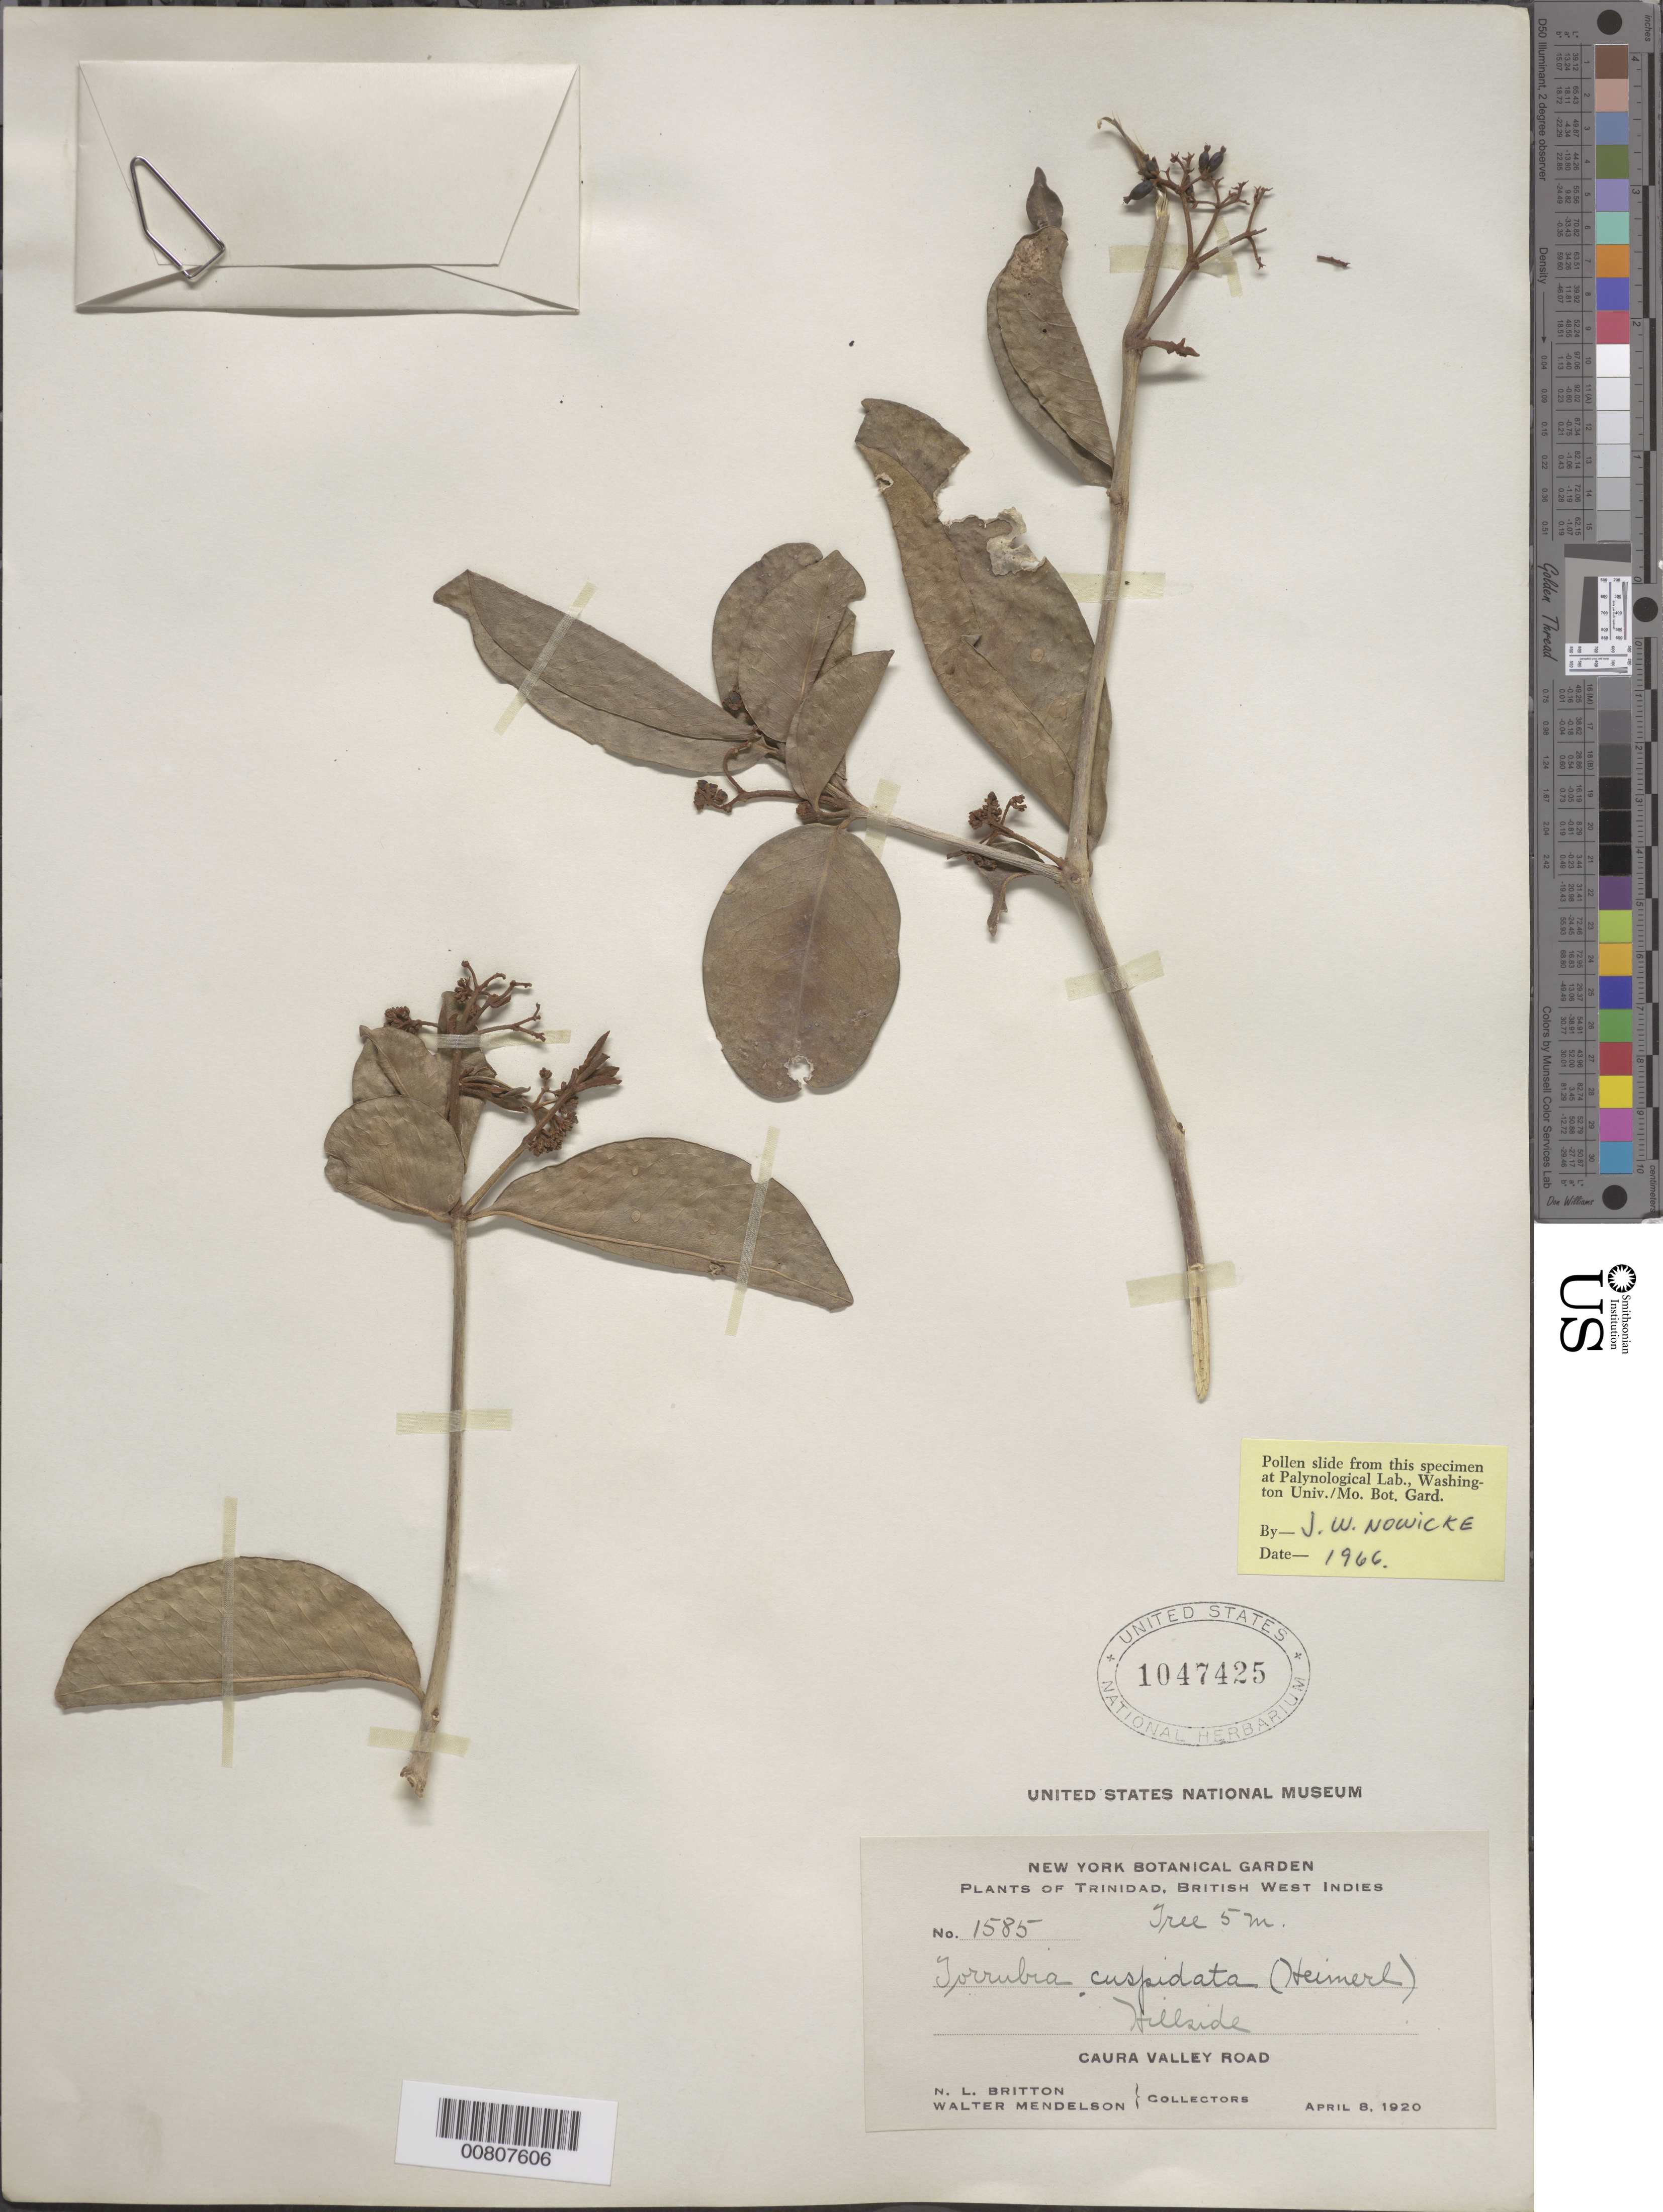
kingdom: Plantae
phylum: Tracheophyta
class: Magnoliopsida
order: Caryophyllales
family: Nyctaginaceae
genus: Guapira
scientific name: Guapira ferruginea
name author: (Klotzsch ex Choisy) Lundell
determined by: Strong, Mark T., (BOT), Smithsonian Institution - National Museum of Natural History (UNITED STATES)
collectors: N. Britton & W. Mendelson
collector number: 1585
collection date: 1920-04-08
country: Trinidad and Tobago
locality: Trinidad, British West Indies. Hillside. Caura Valley Road.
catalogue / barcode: US 1047425